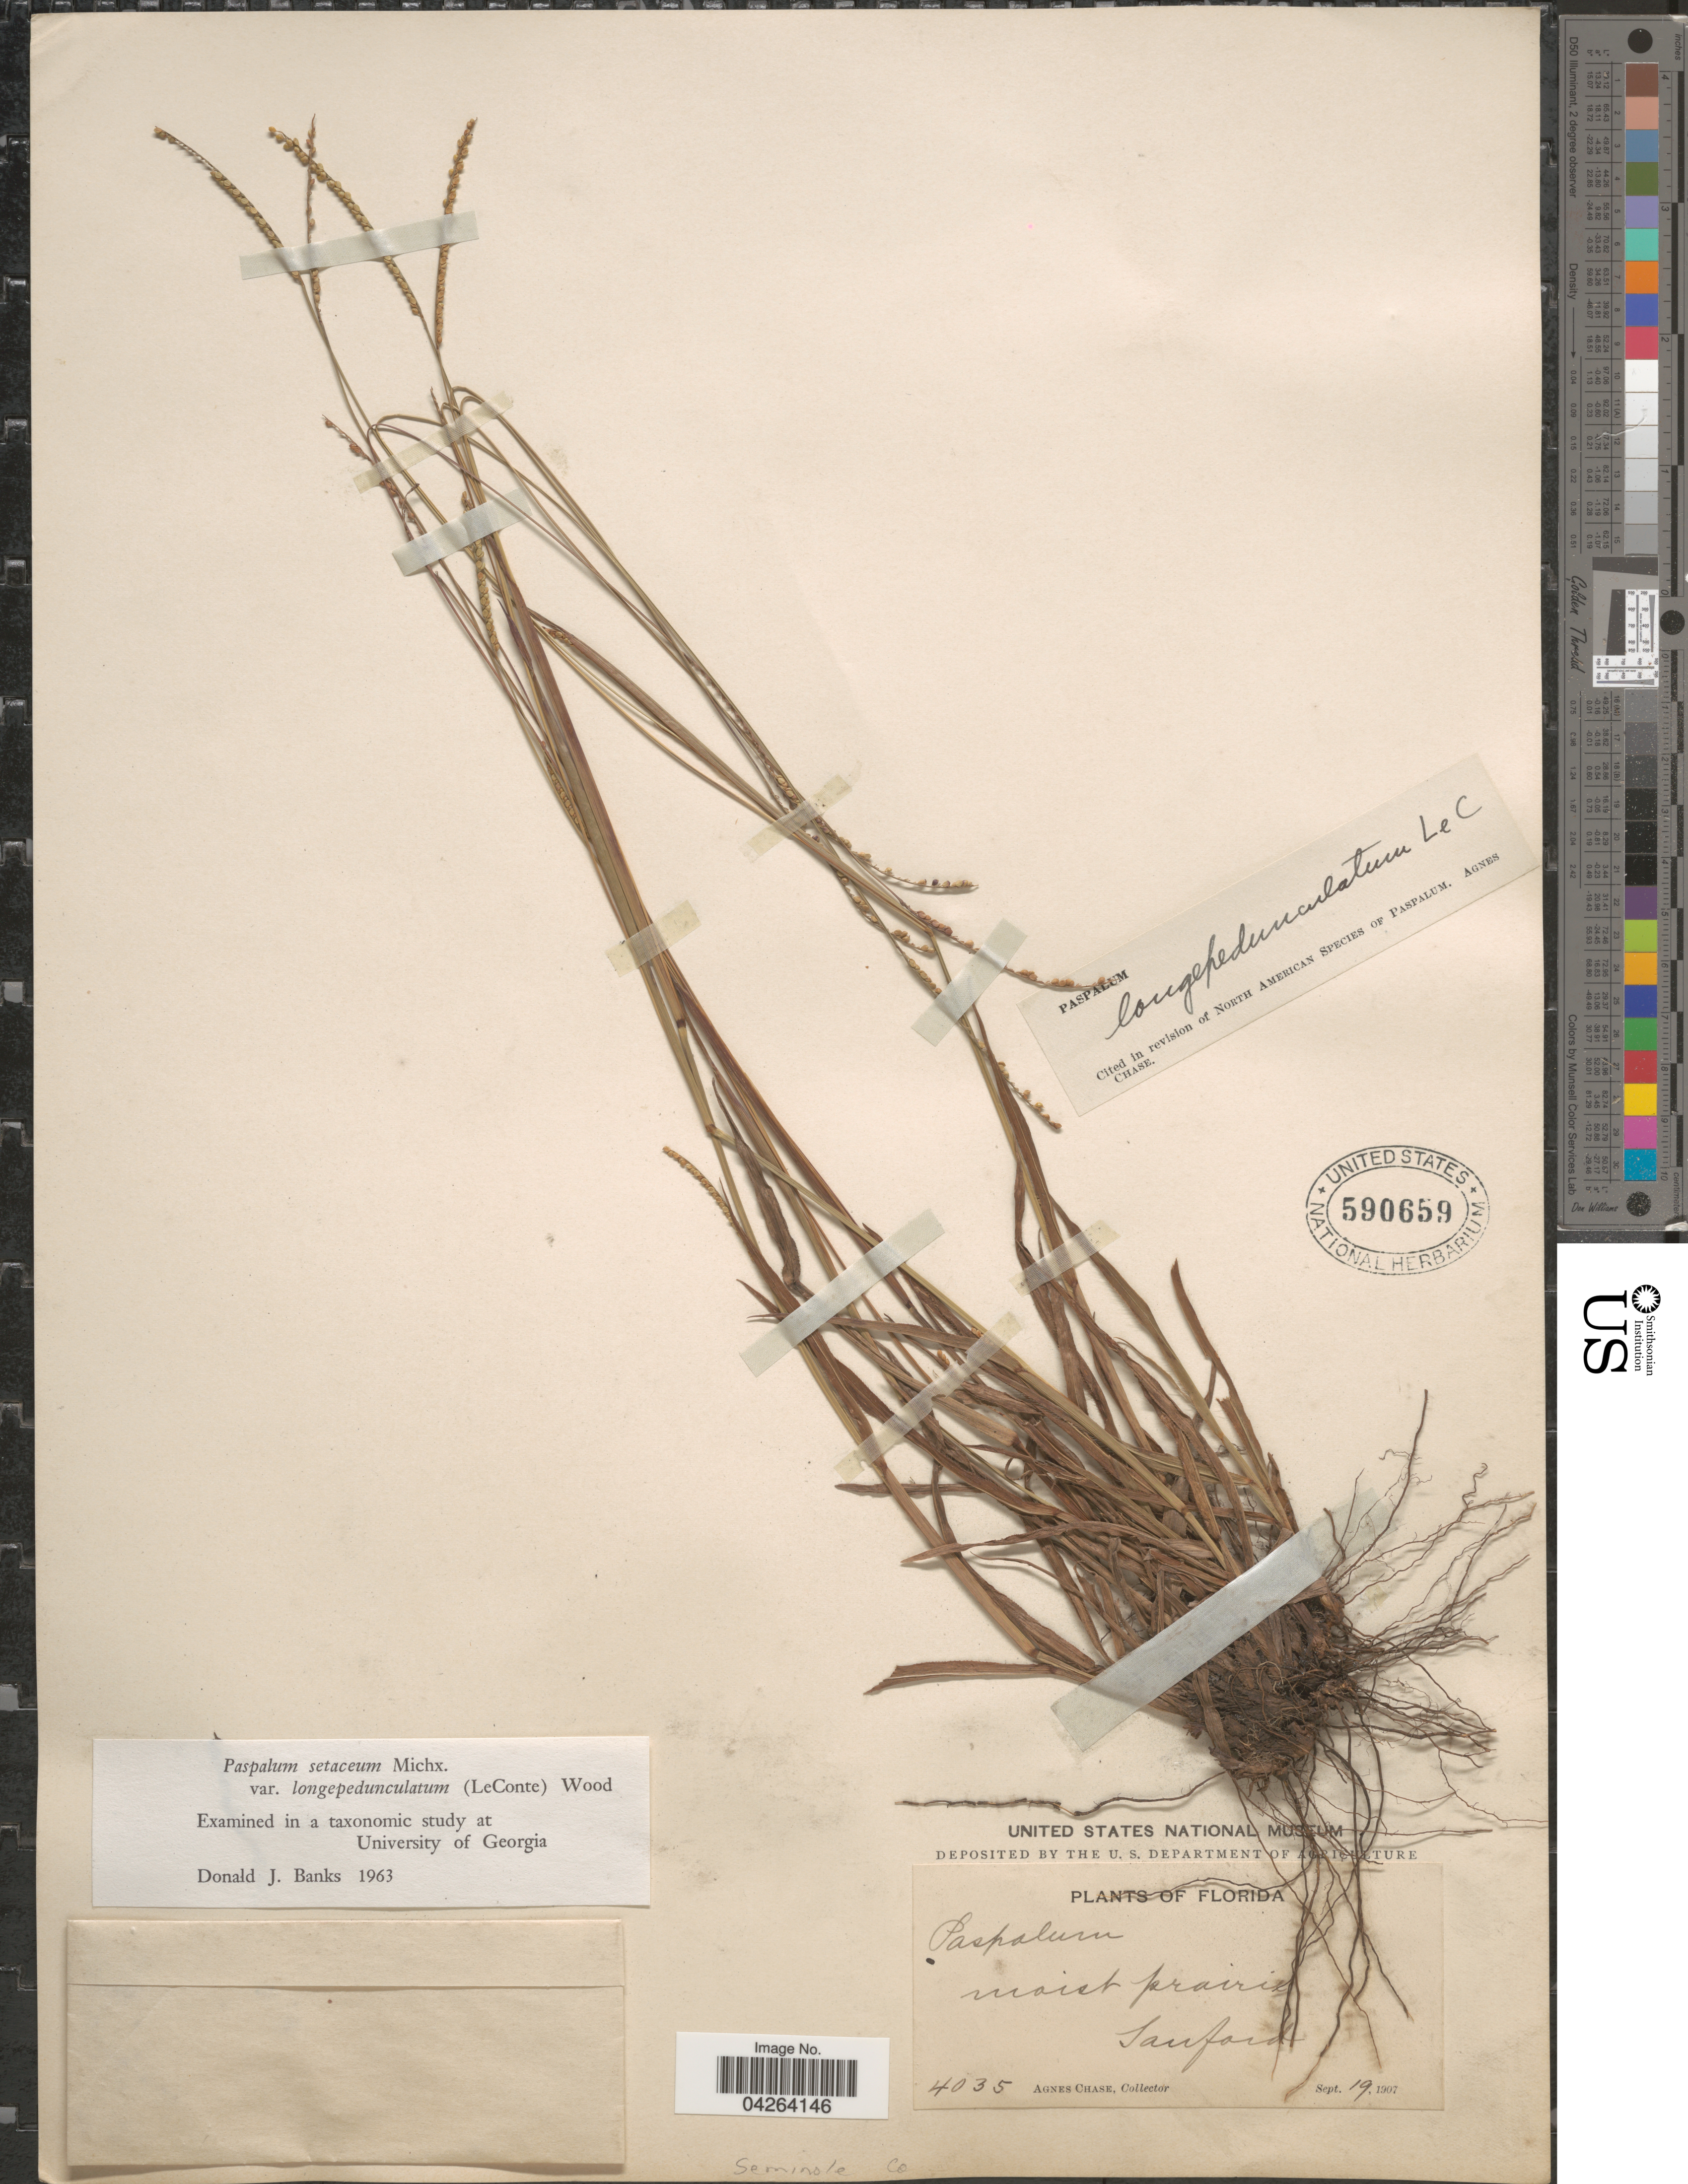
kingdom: Plantae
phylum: Tracheophyta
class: Liliopsida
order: Poales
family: Poaceae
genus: Paspalum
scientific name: Paspalum setaceum var. longipedunculatum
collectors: A. Chase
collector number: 4035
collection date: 1907-09-19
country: United States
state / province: Florida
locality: Moist prairie. Sanford. Seminole Co.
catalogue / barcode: US 590659